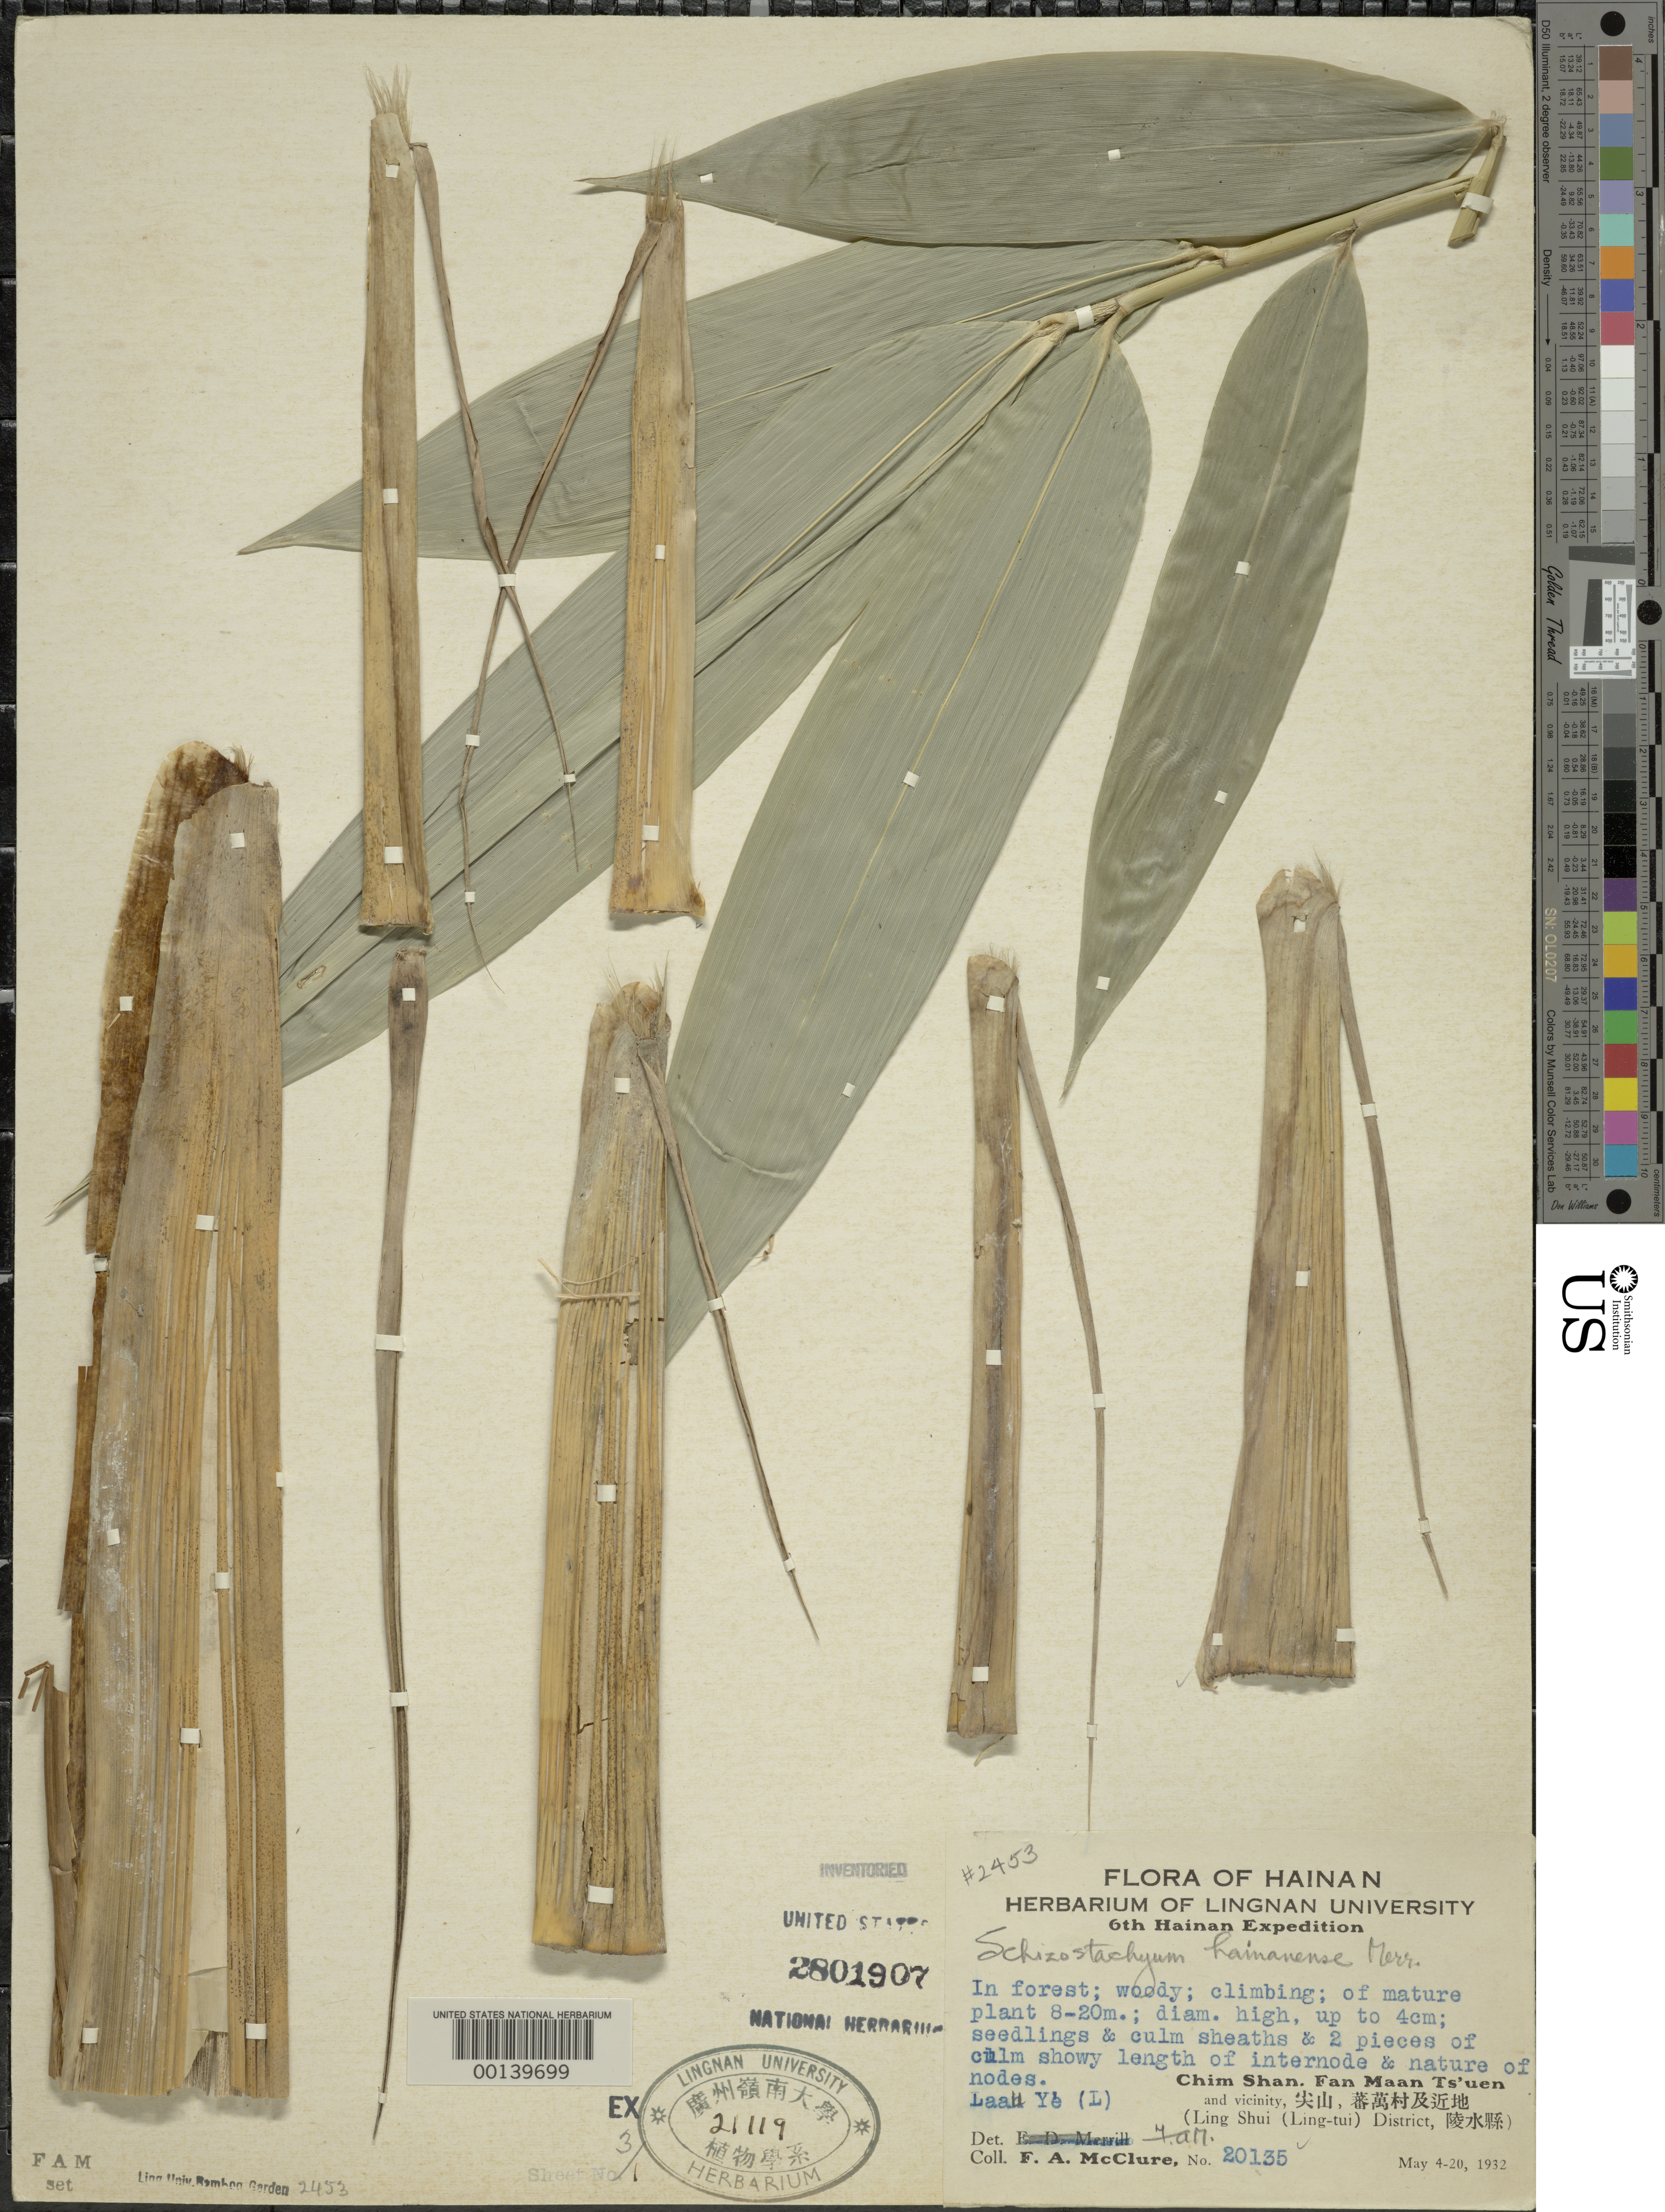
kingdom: Plantae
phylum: Tracheophyta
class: Liliopsida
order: Poales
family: Poaceae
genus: Schizostachyum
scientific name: Schizostachyum hainanense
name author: Merr. ex McClure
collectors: F. A. McClure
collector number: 20135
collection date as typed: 04 May 1932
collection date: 1932-05-04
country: China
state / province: Hainan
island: Hainan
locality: Chim shan, fan maan ts'uen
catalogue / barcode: US 2801907